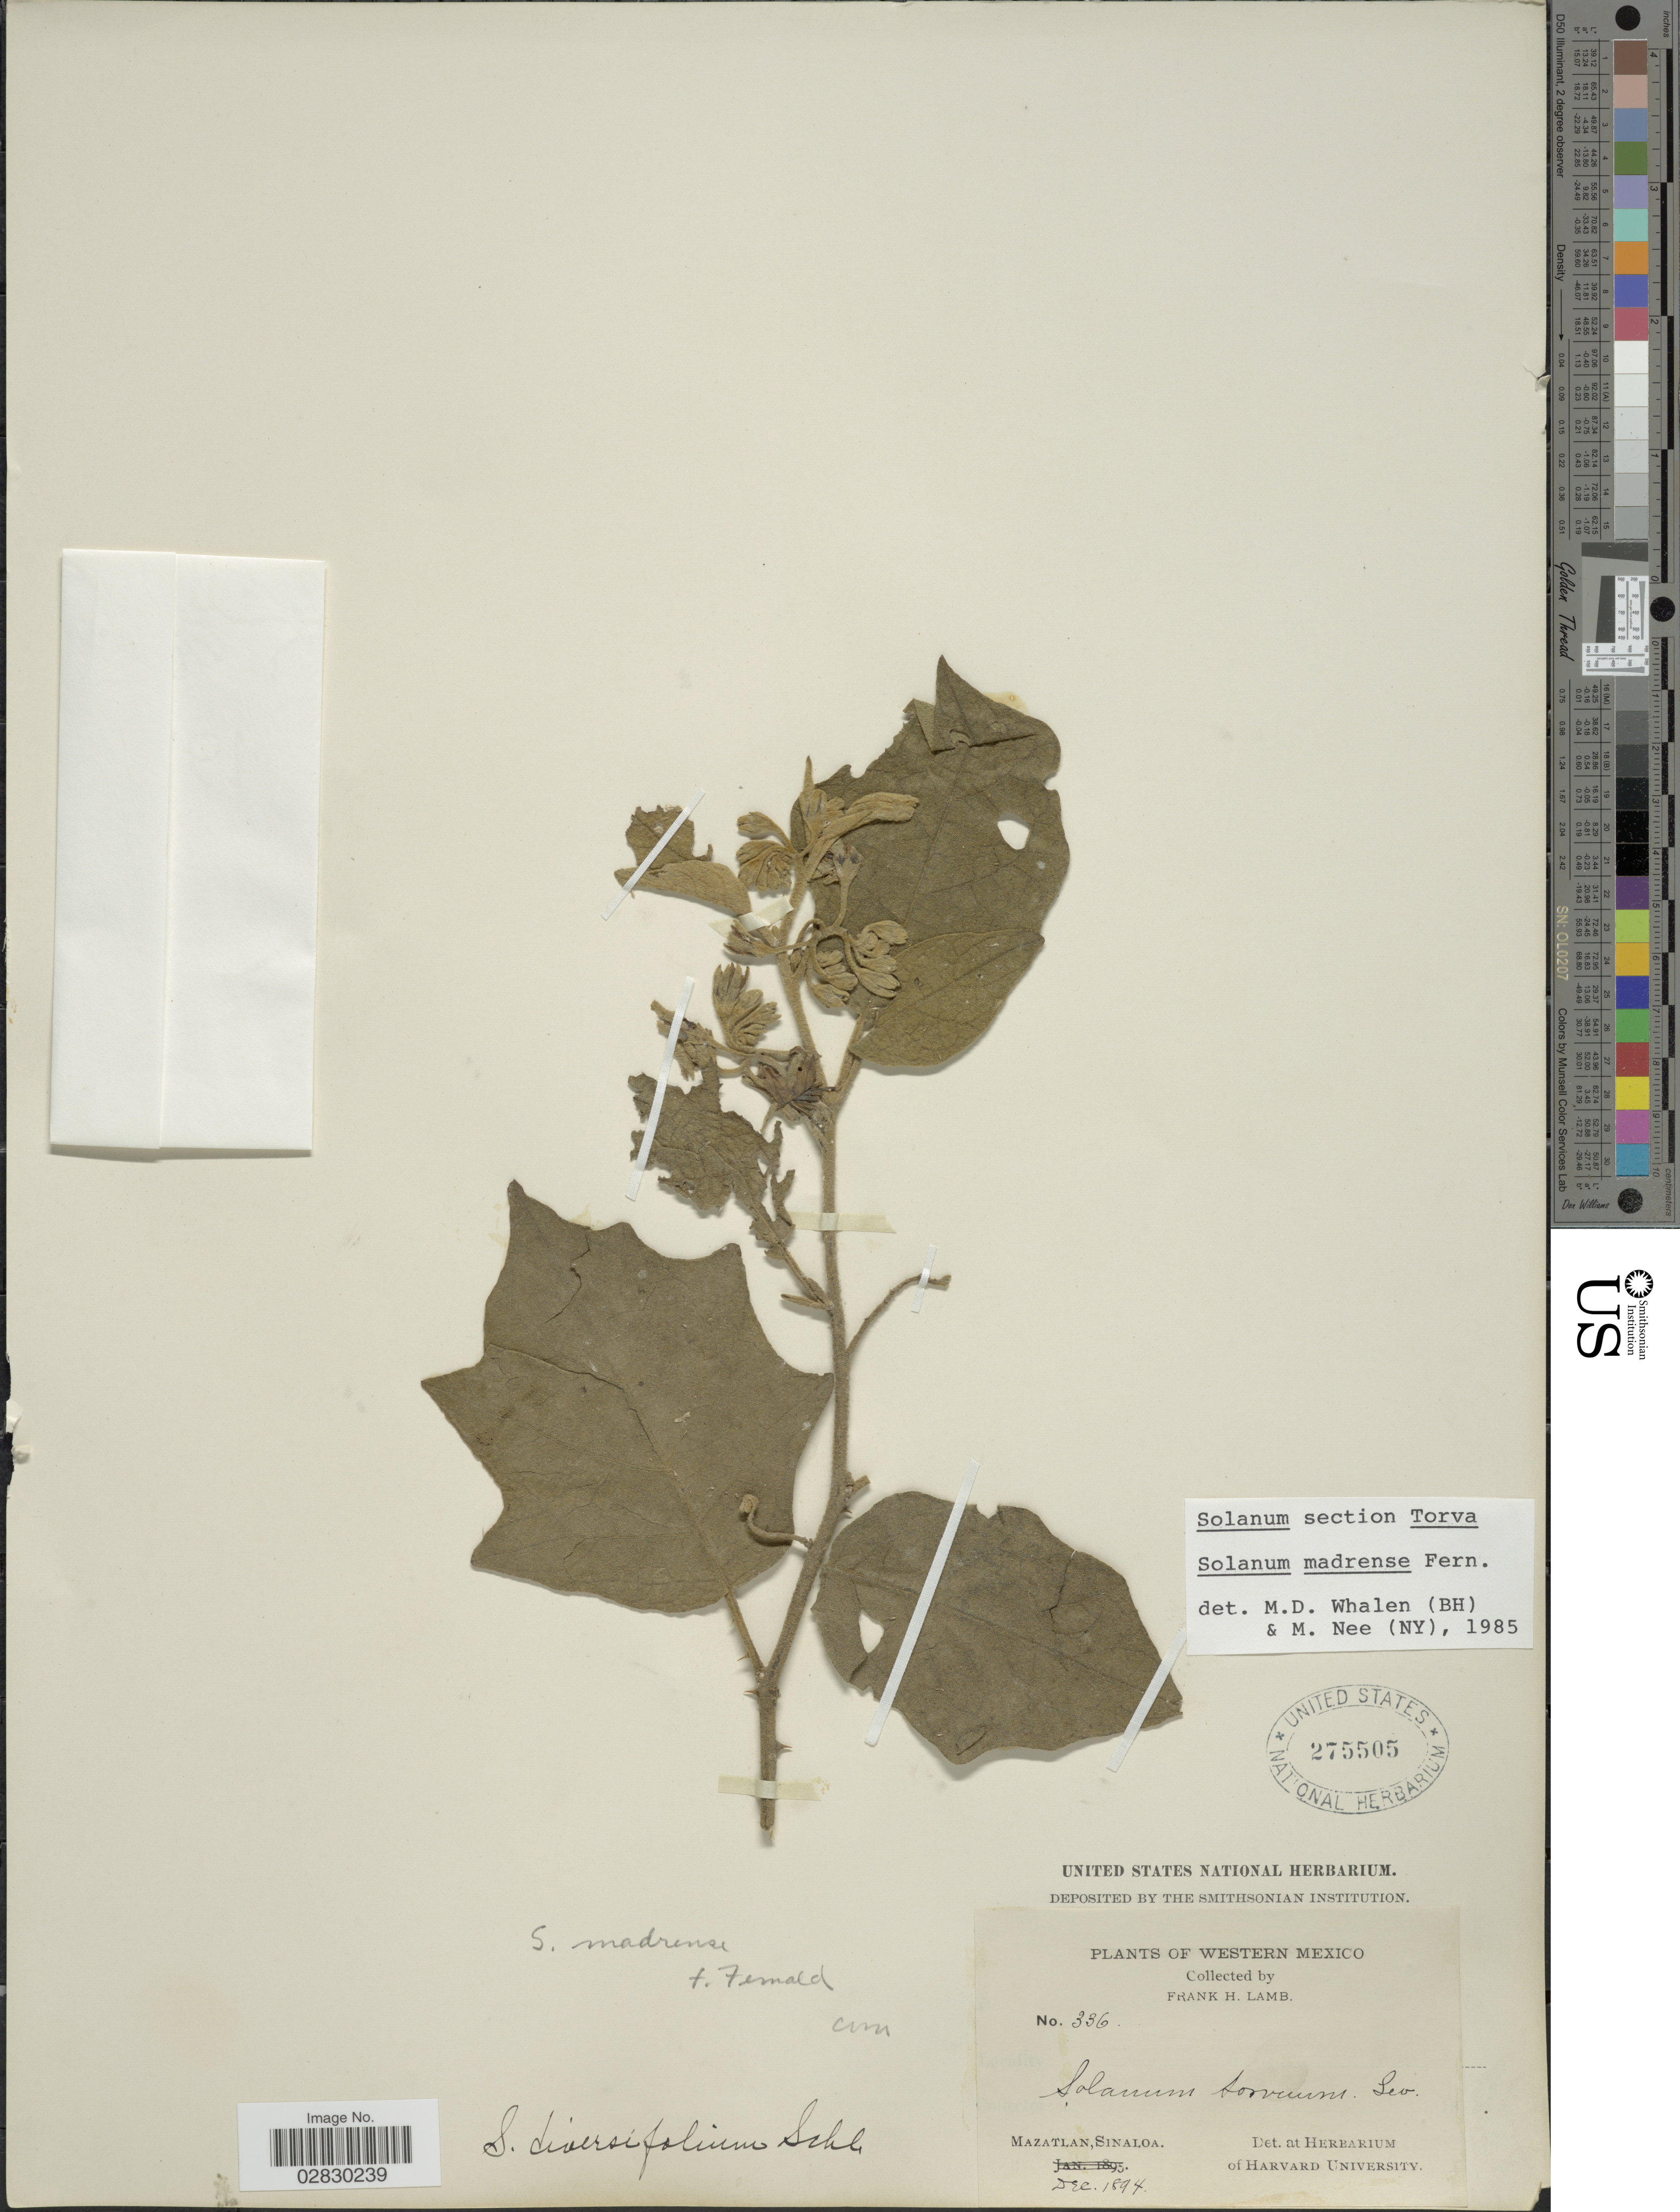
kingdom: Plantae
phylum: Tracheophyta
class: Magnoliopsida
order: Solanales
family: Solanaceae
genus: Solanum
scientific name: Solanum madrense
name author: Fernald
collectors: F. H. Lamb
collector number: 336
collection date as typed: Dec 1894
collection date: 1894-12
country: Mexico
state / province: Sinaloa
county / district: Mazatlán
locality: Mazatlán.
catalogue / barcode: US 275505